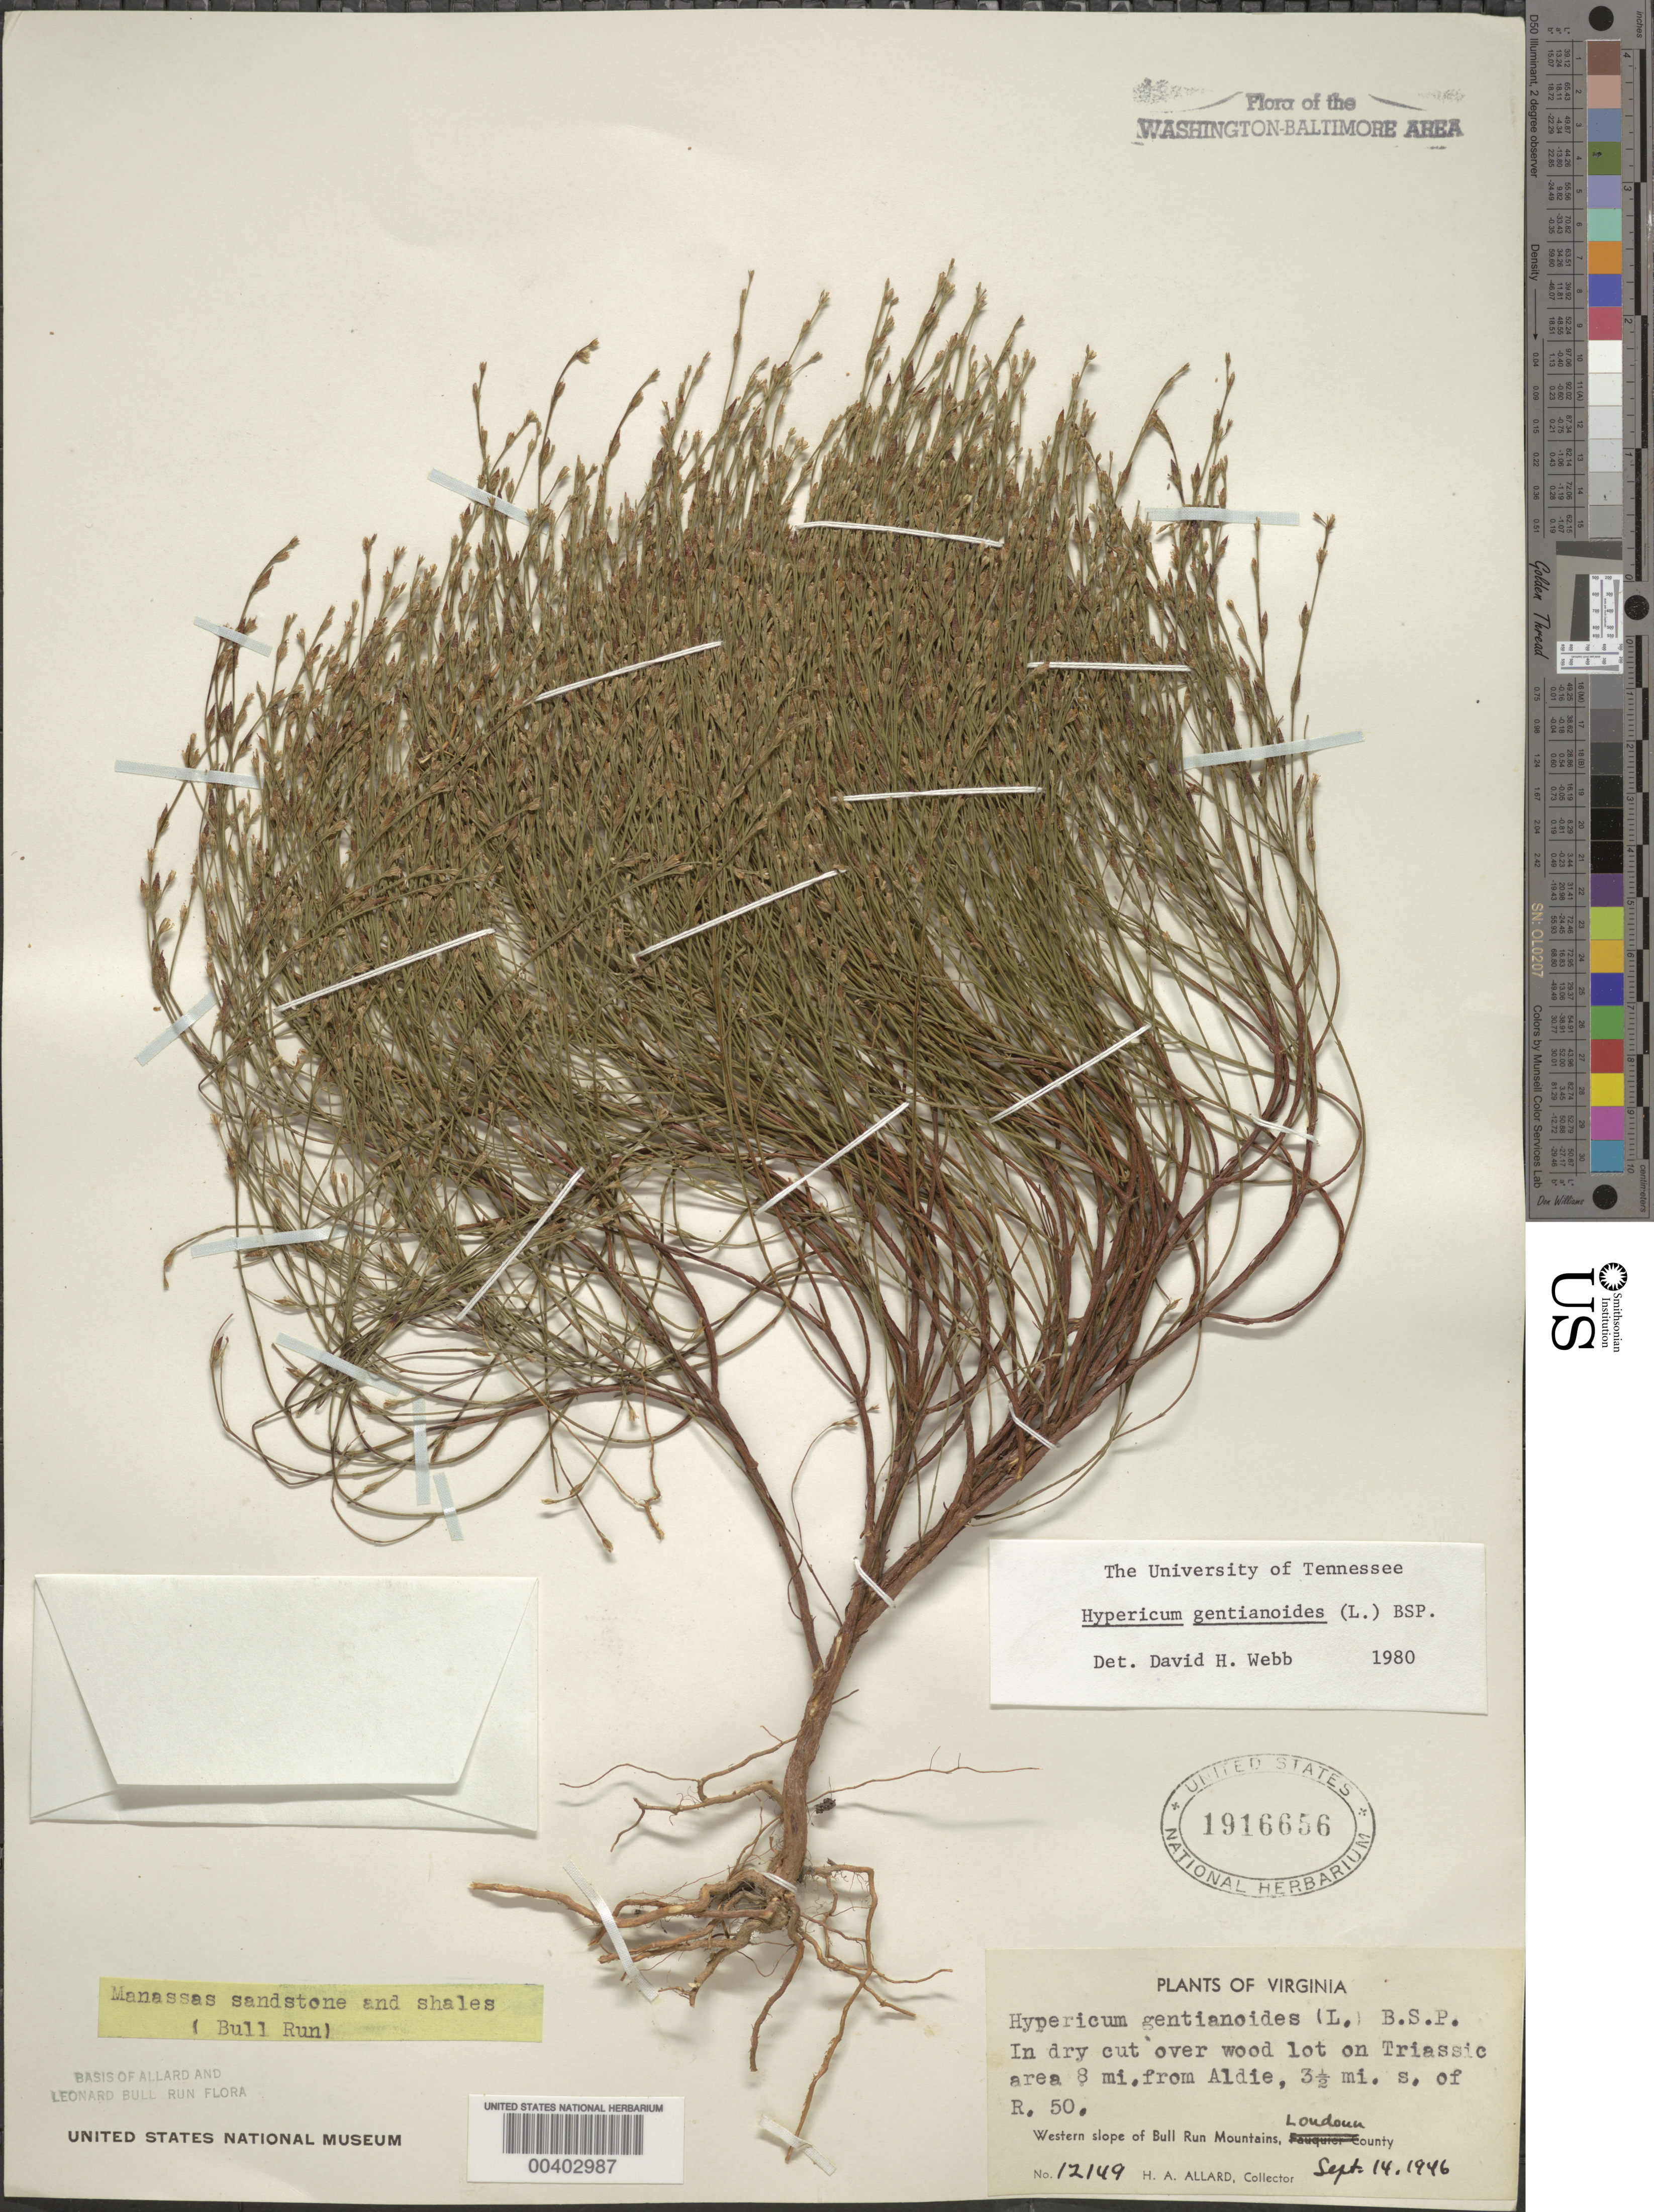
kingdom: Plantae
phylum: Tracheophyta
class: Magnoliopsida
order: Malpighiales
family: Hypericaceae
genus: Hypericum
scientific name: Hypericum gentianoides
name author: (L.) Britton, Stearns & Poggenb.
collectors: H. A. Allard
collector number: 12149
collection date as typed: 14 Sep 1946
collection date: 1946-09-14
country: United States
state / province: Virginia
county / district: Loudoun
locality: South of Route 50, Aldie vicinity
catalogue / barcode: US 1916656